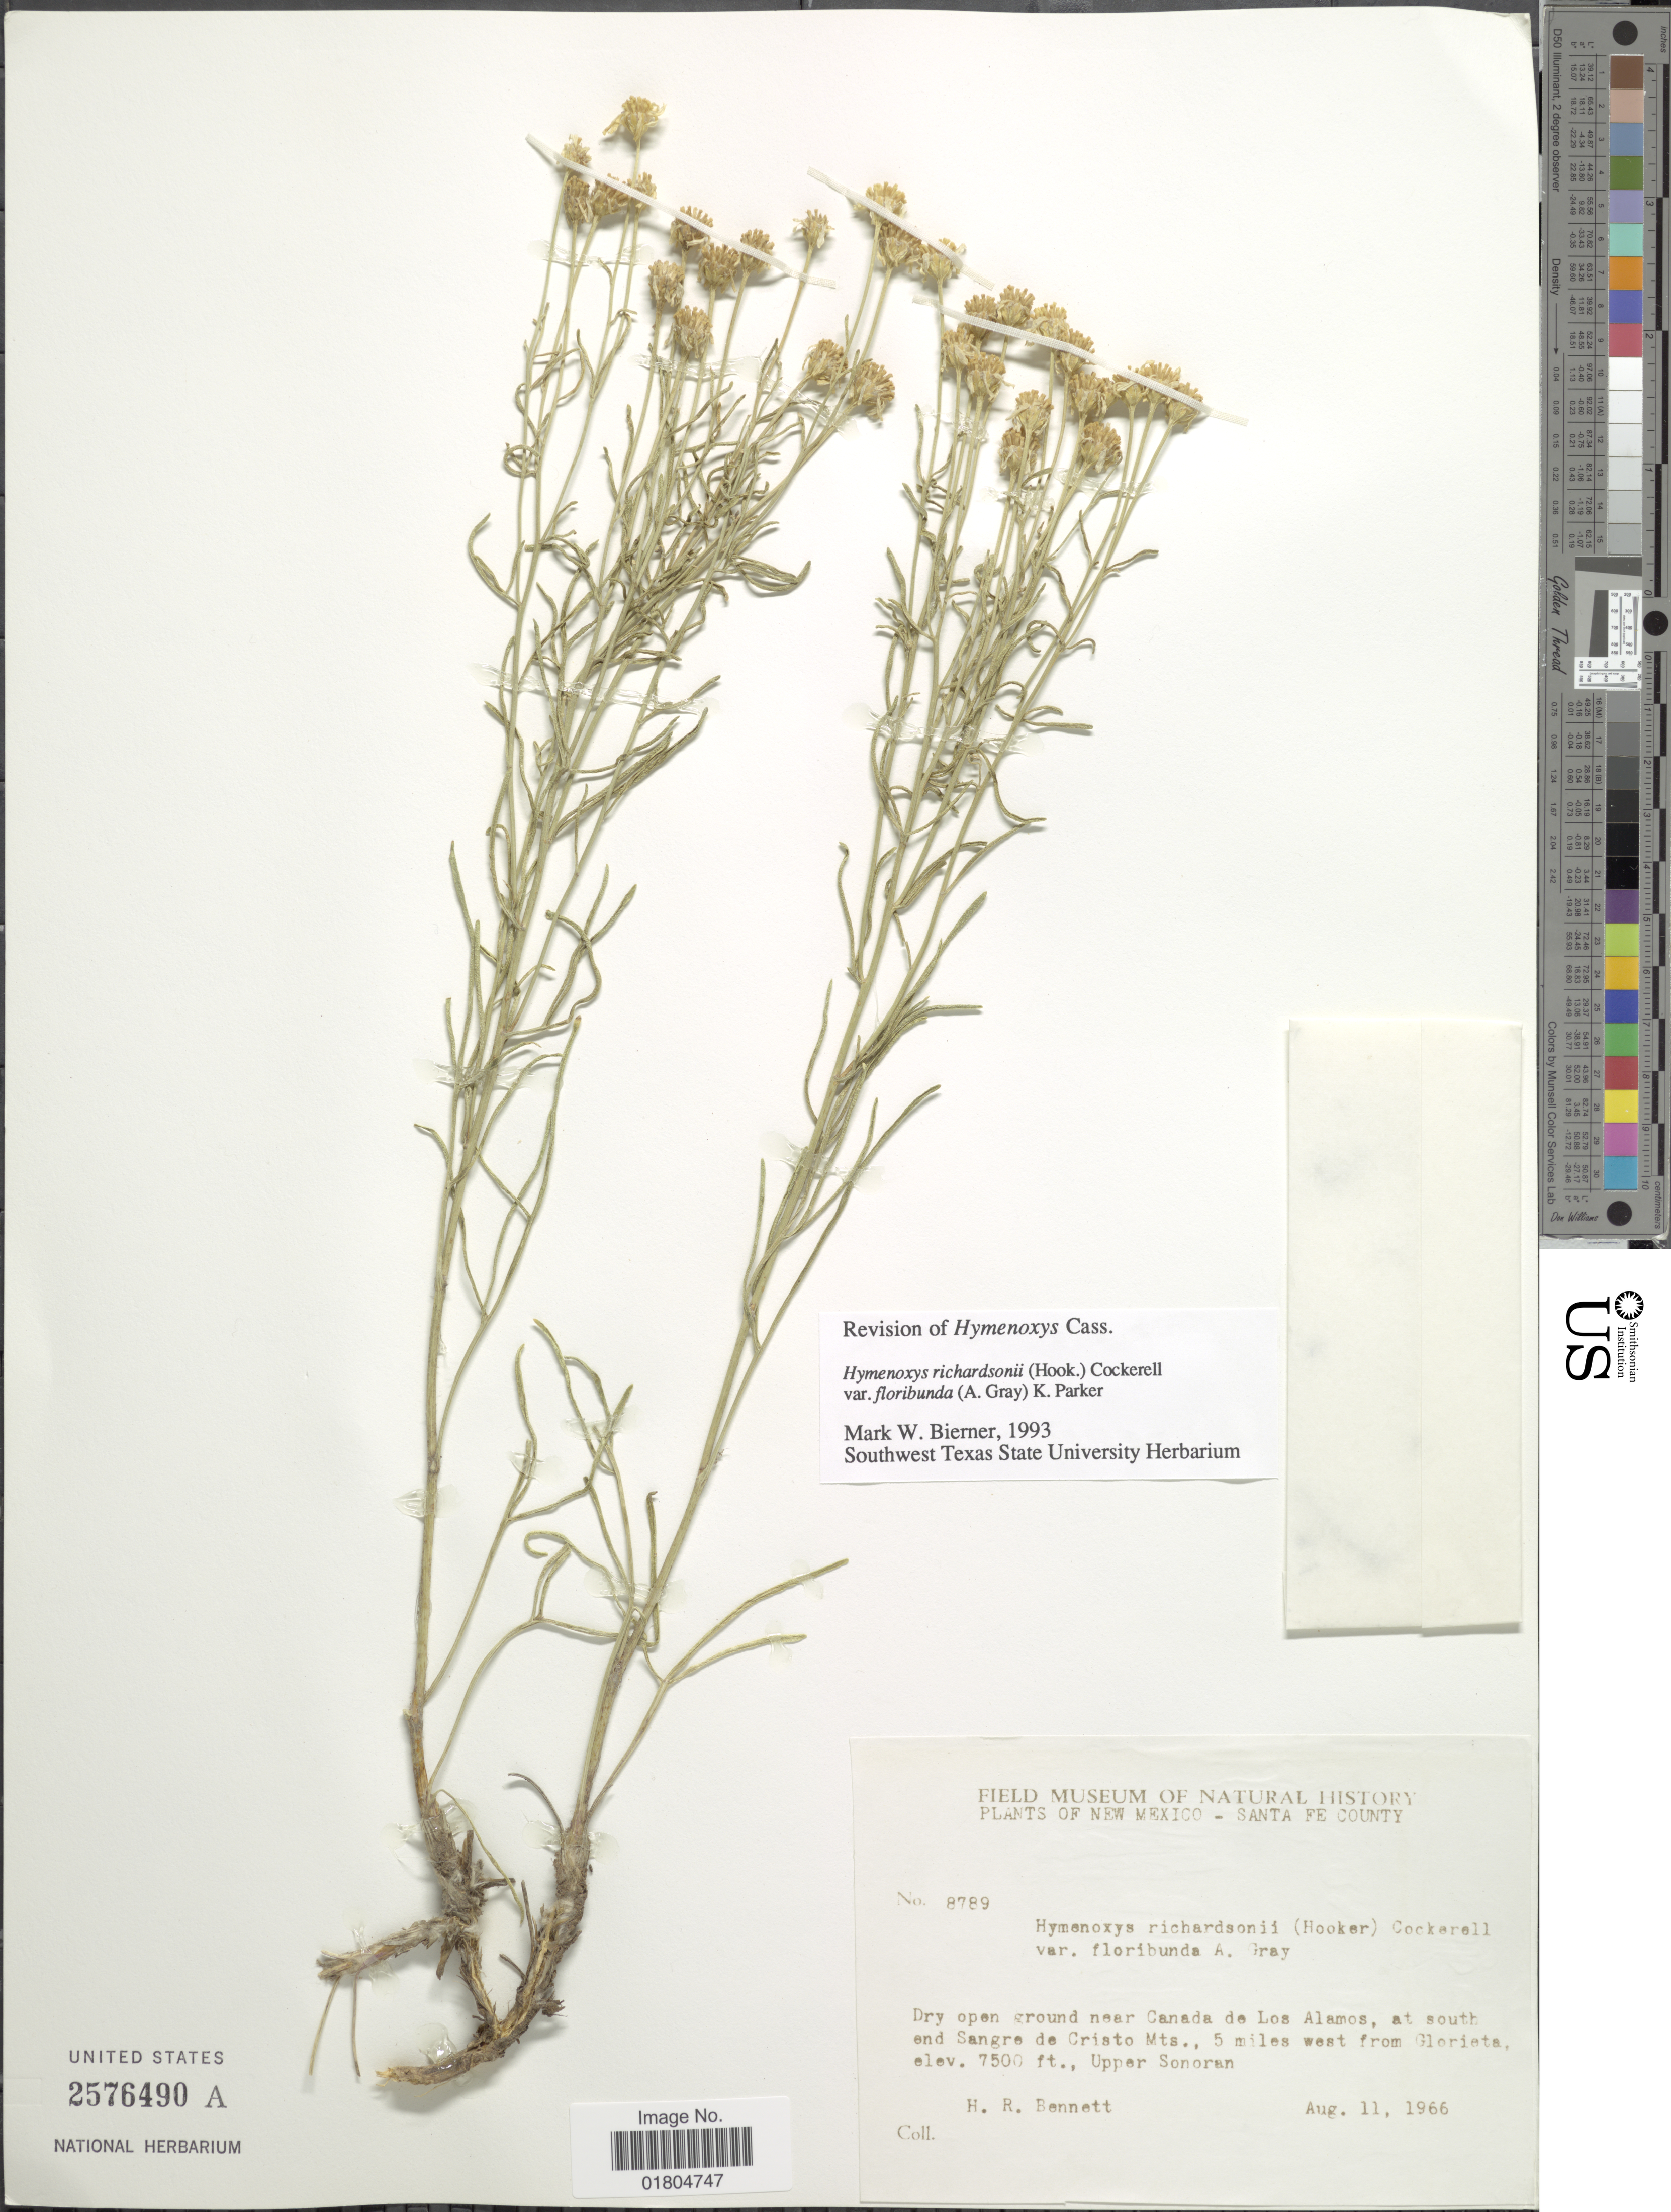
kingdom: Plantae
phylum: Tracheophyta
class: Magnoliopsida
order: Asterales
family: Asteraceae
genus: Hymenoxys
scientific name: Hymenoxys richardsonii var. floribunda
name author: (A. Gray) K.F. Parker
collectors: H. R. Bennett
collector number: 8789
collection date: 1966-08-11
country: United States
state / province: New Mexico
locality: Santa Fe County. near Canada de Los Alamos, at south end Sangre de Cristo Mts., 5 miles west from Glorieta, Upper Sonoran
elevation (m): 2286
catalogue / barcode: US 2576490A